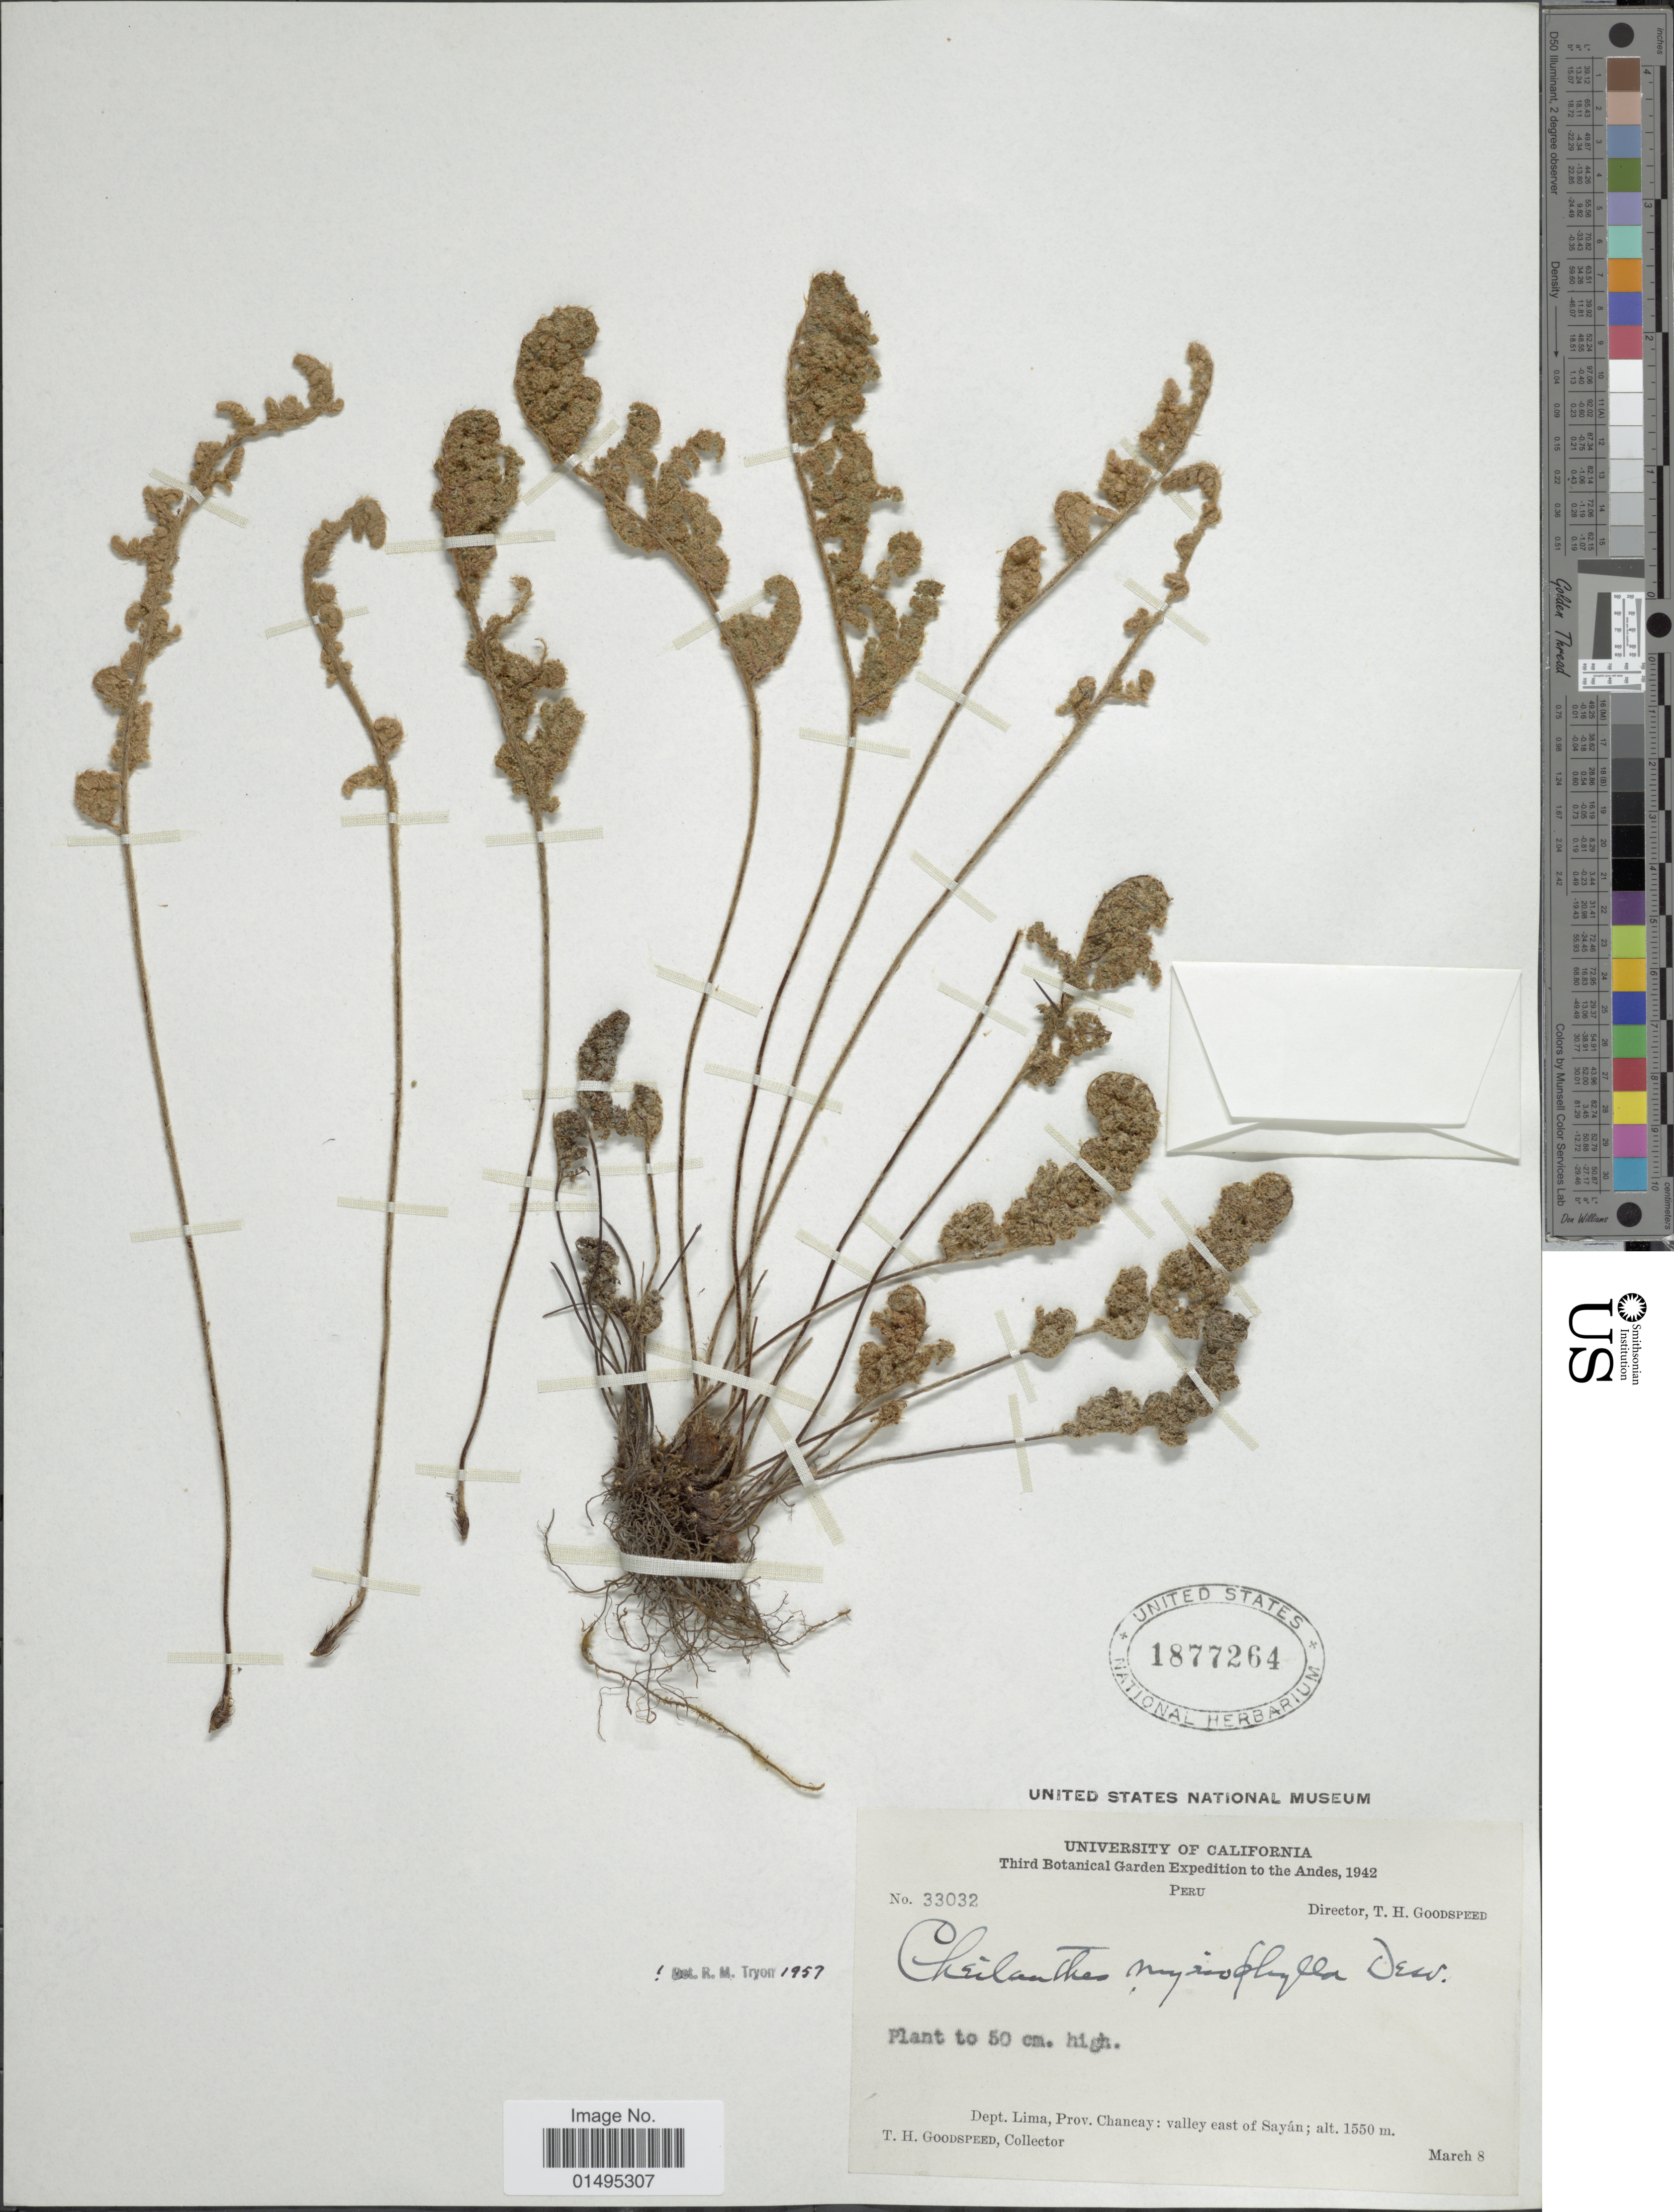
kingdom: Plantae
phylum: Tracheophyta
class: Polypodiopsida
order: Polypodiales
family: Pteridaceae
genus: Myriopteris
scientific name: Myriopteris myriophylla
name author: (Desv.) J. Sm.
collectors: T. Goodspeed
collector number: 33032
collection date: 1942-03-08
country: Peru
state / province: Lima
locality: Peru, Dept. Lima, Prov. Chaneay: valley east of Sayan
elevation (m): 1550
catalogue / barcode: US 1877264